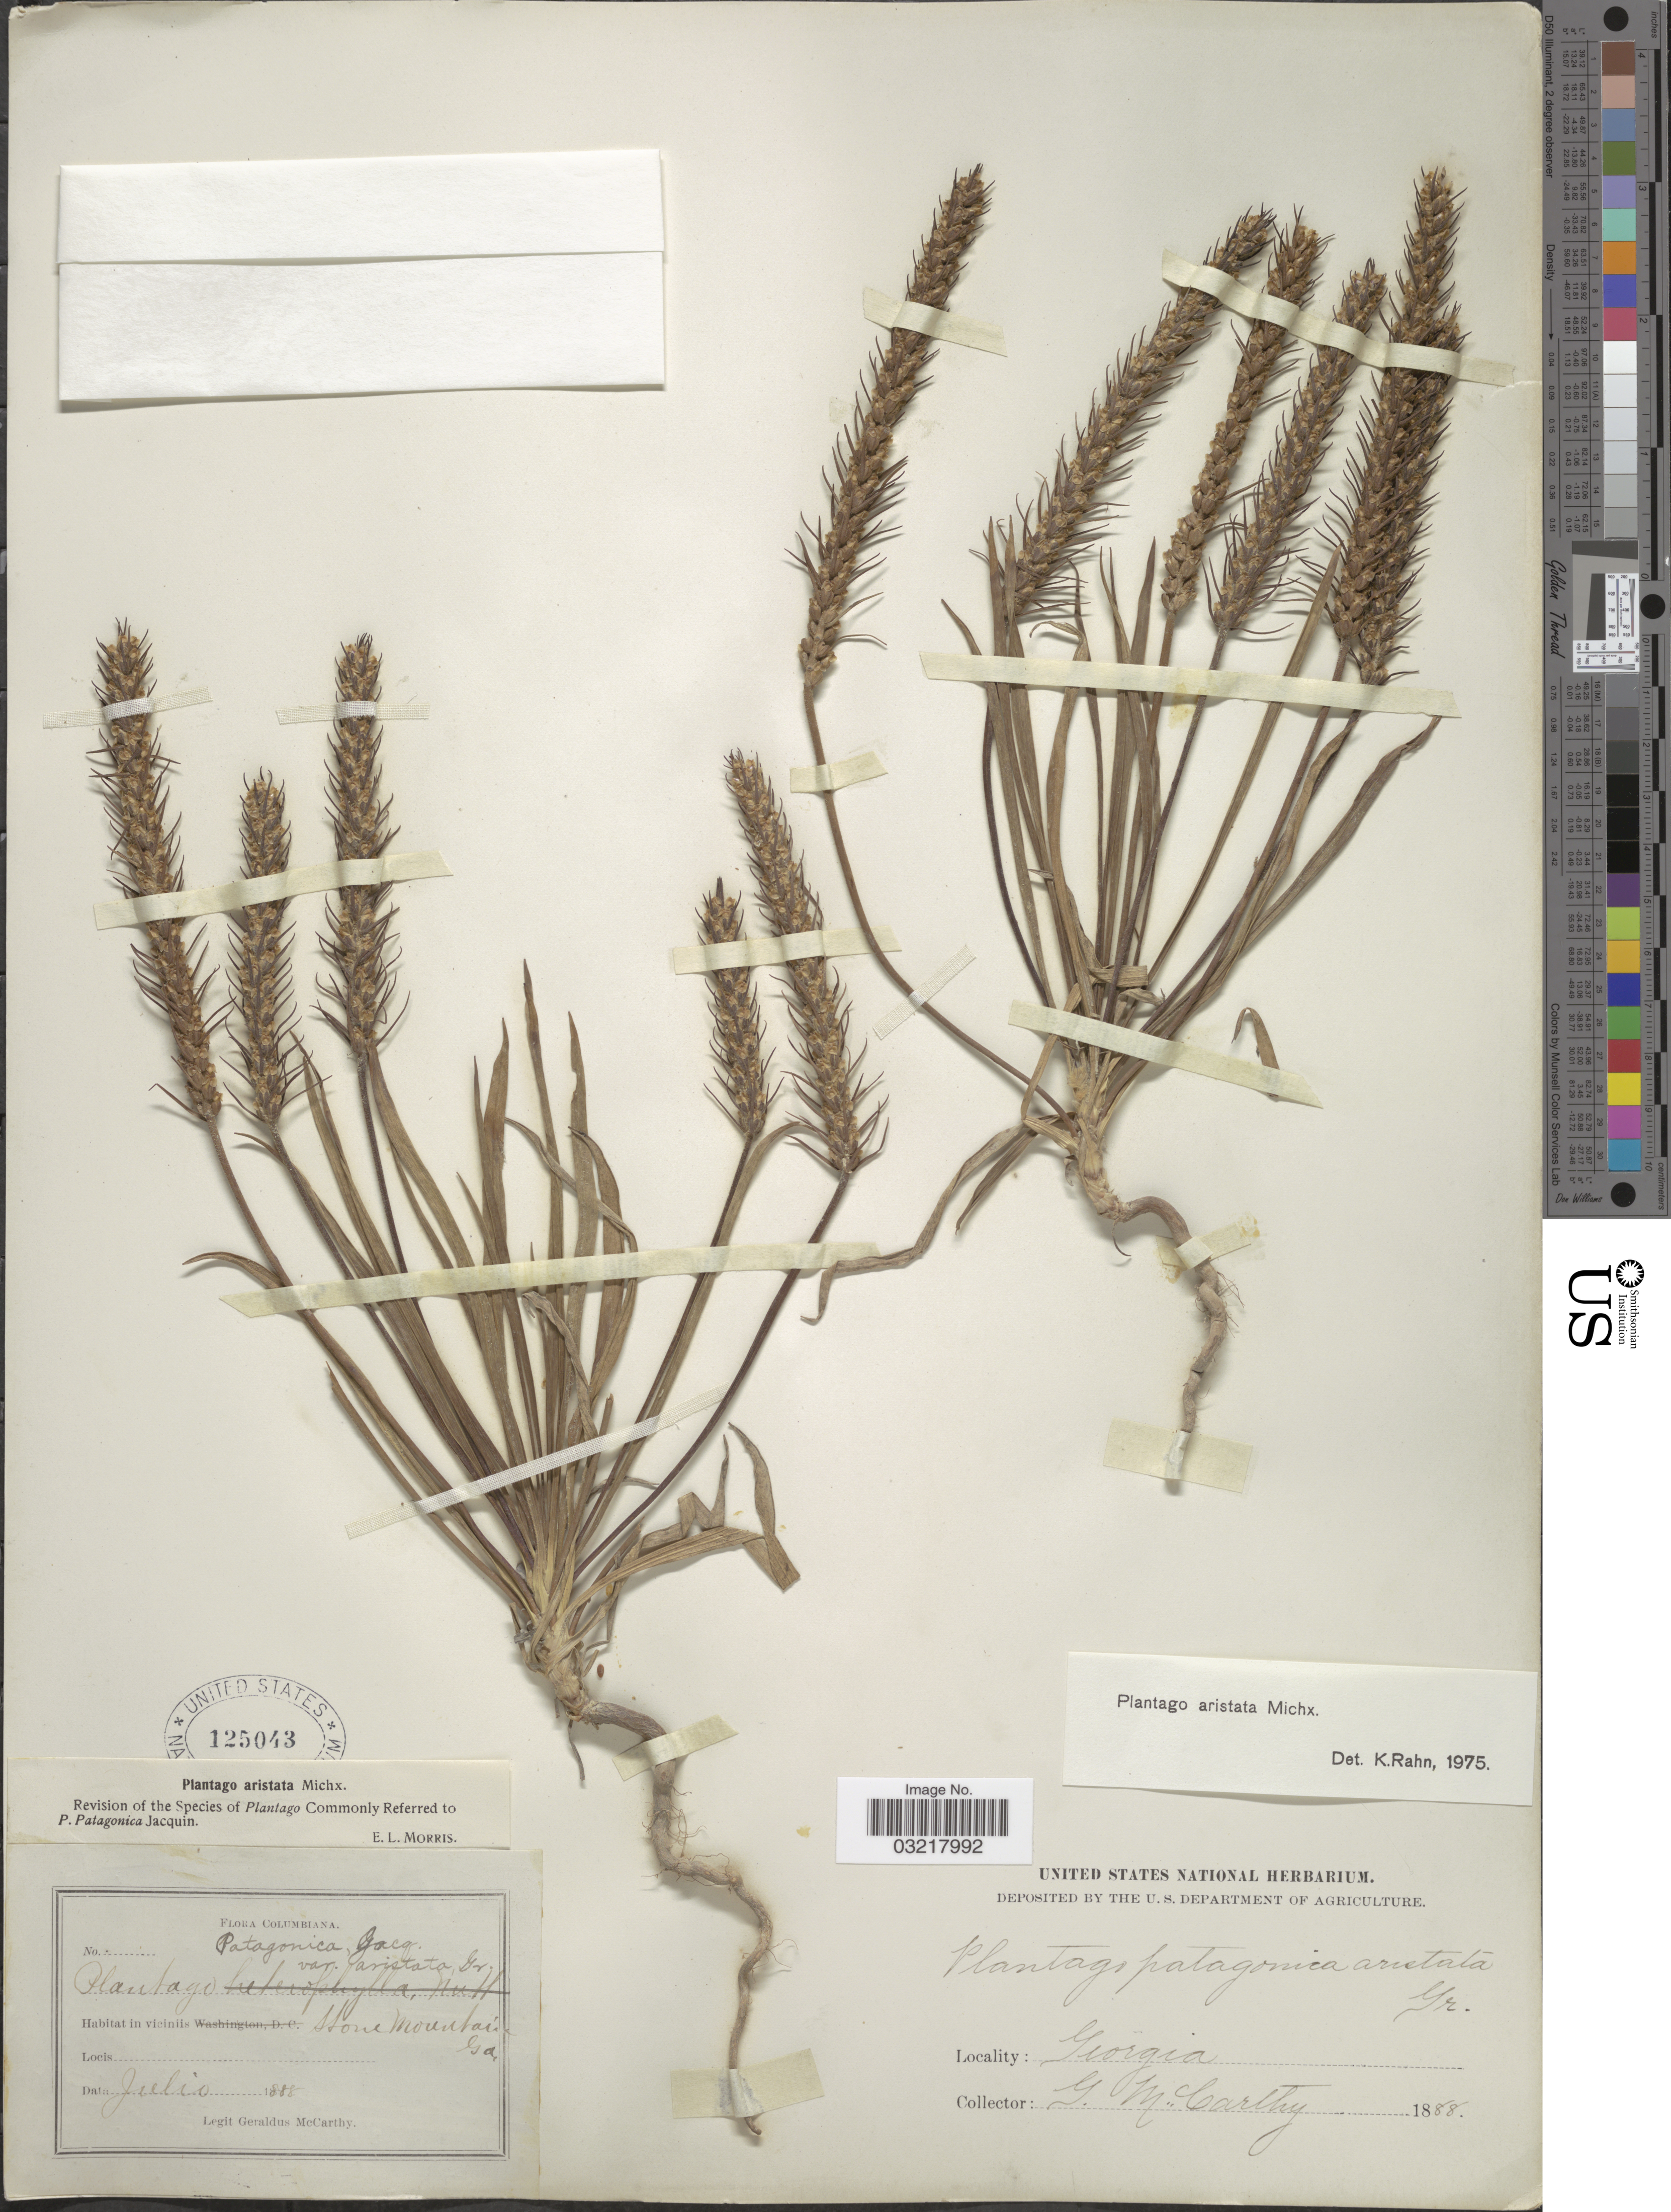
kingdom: Plantae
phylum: Tracheophyta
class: Magnoliopsida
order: Lamiales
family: Plantaginaceae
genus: Plantago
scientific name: Plantago aristata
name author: Michx.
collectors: M. McCarthy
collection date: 1888-07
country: United States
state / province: Georgia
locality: Viciniis Stone Mountain. Ga.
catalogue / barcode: US 125043